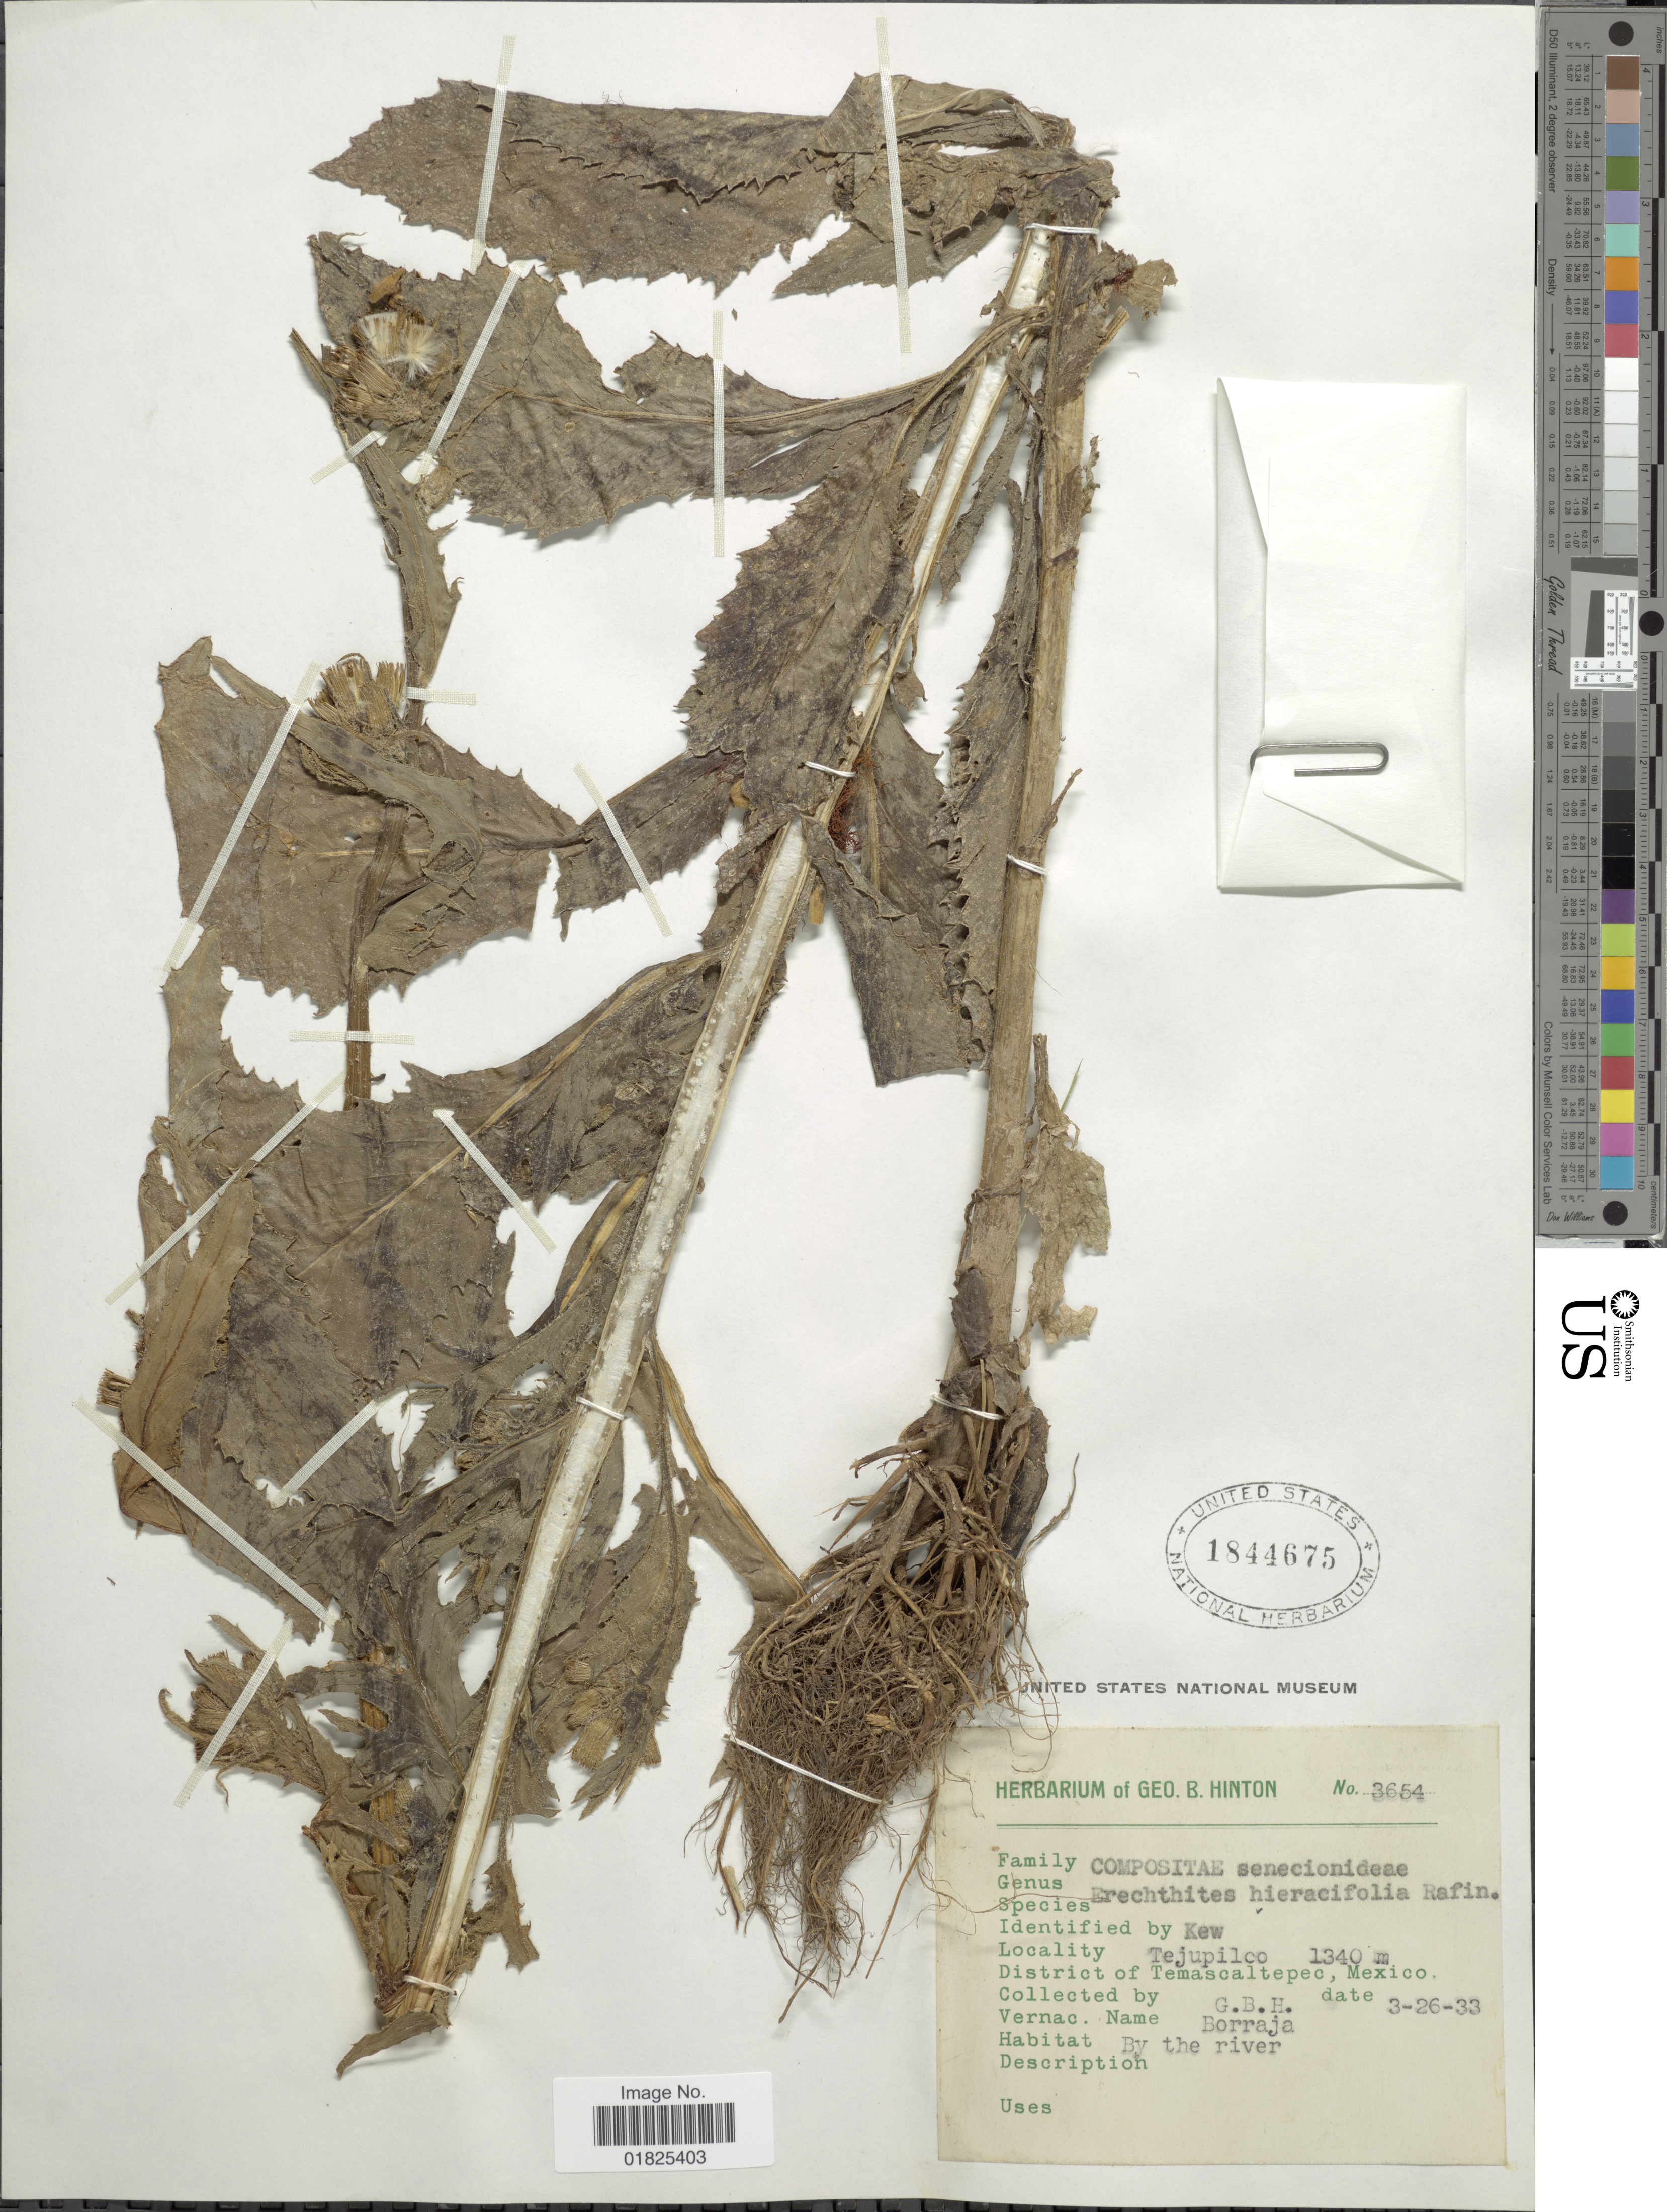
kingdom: Plantae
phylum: Tracheophyta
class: Magnoliopsida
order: Asterales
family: Asteraceae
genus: Erechtites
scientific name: Erechtites hieraciifolius var. cacaliodes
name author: (Fisch. ex Spreng.) Less. ex Griseb.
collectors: G. B. Hinton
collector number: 3654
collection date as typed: Transcribed d/m/y: 26/3/33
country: Mexico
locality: Tejupilco. District of emascaltepec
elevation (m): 1340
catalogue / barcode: US 1844675